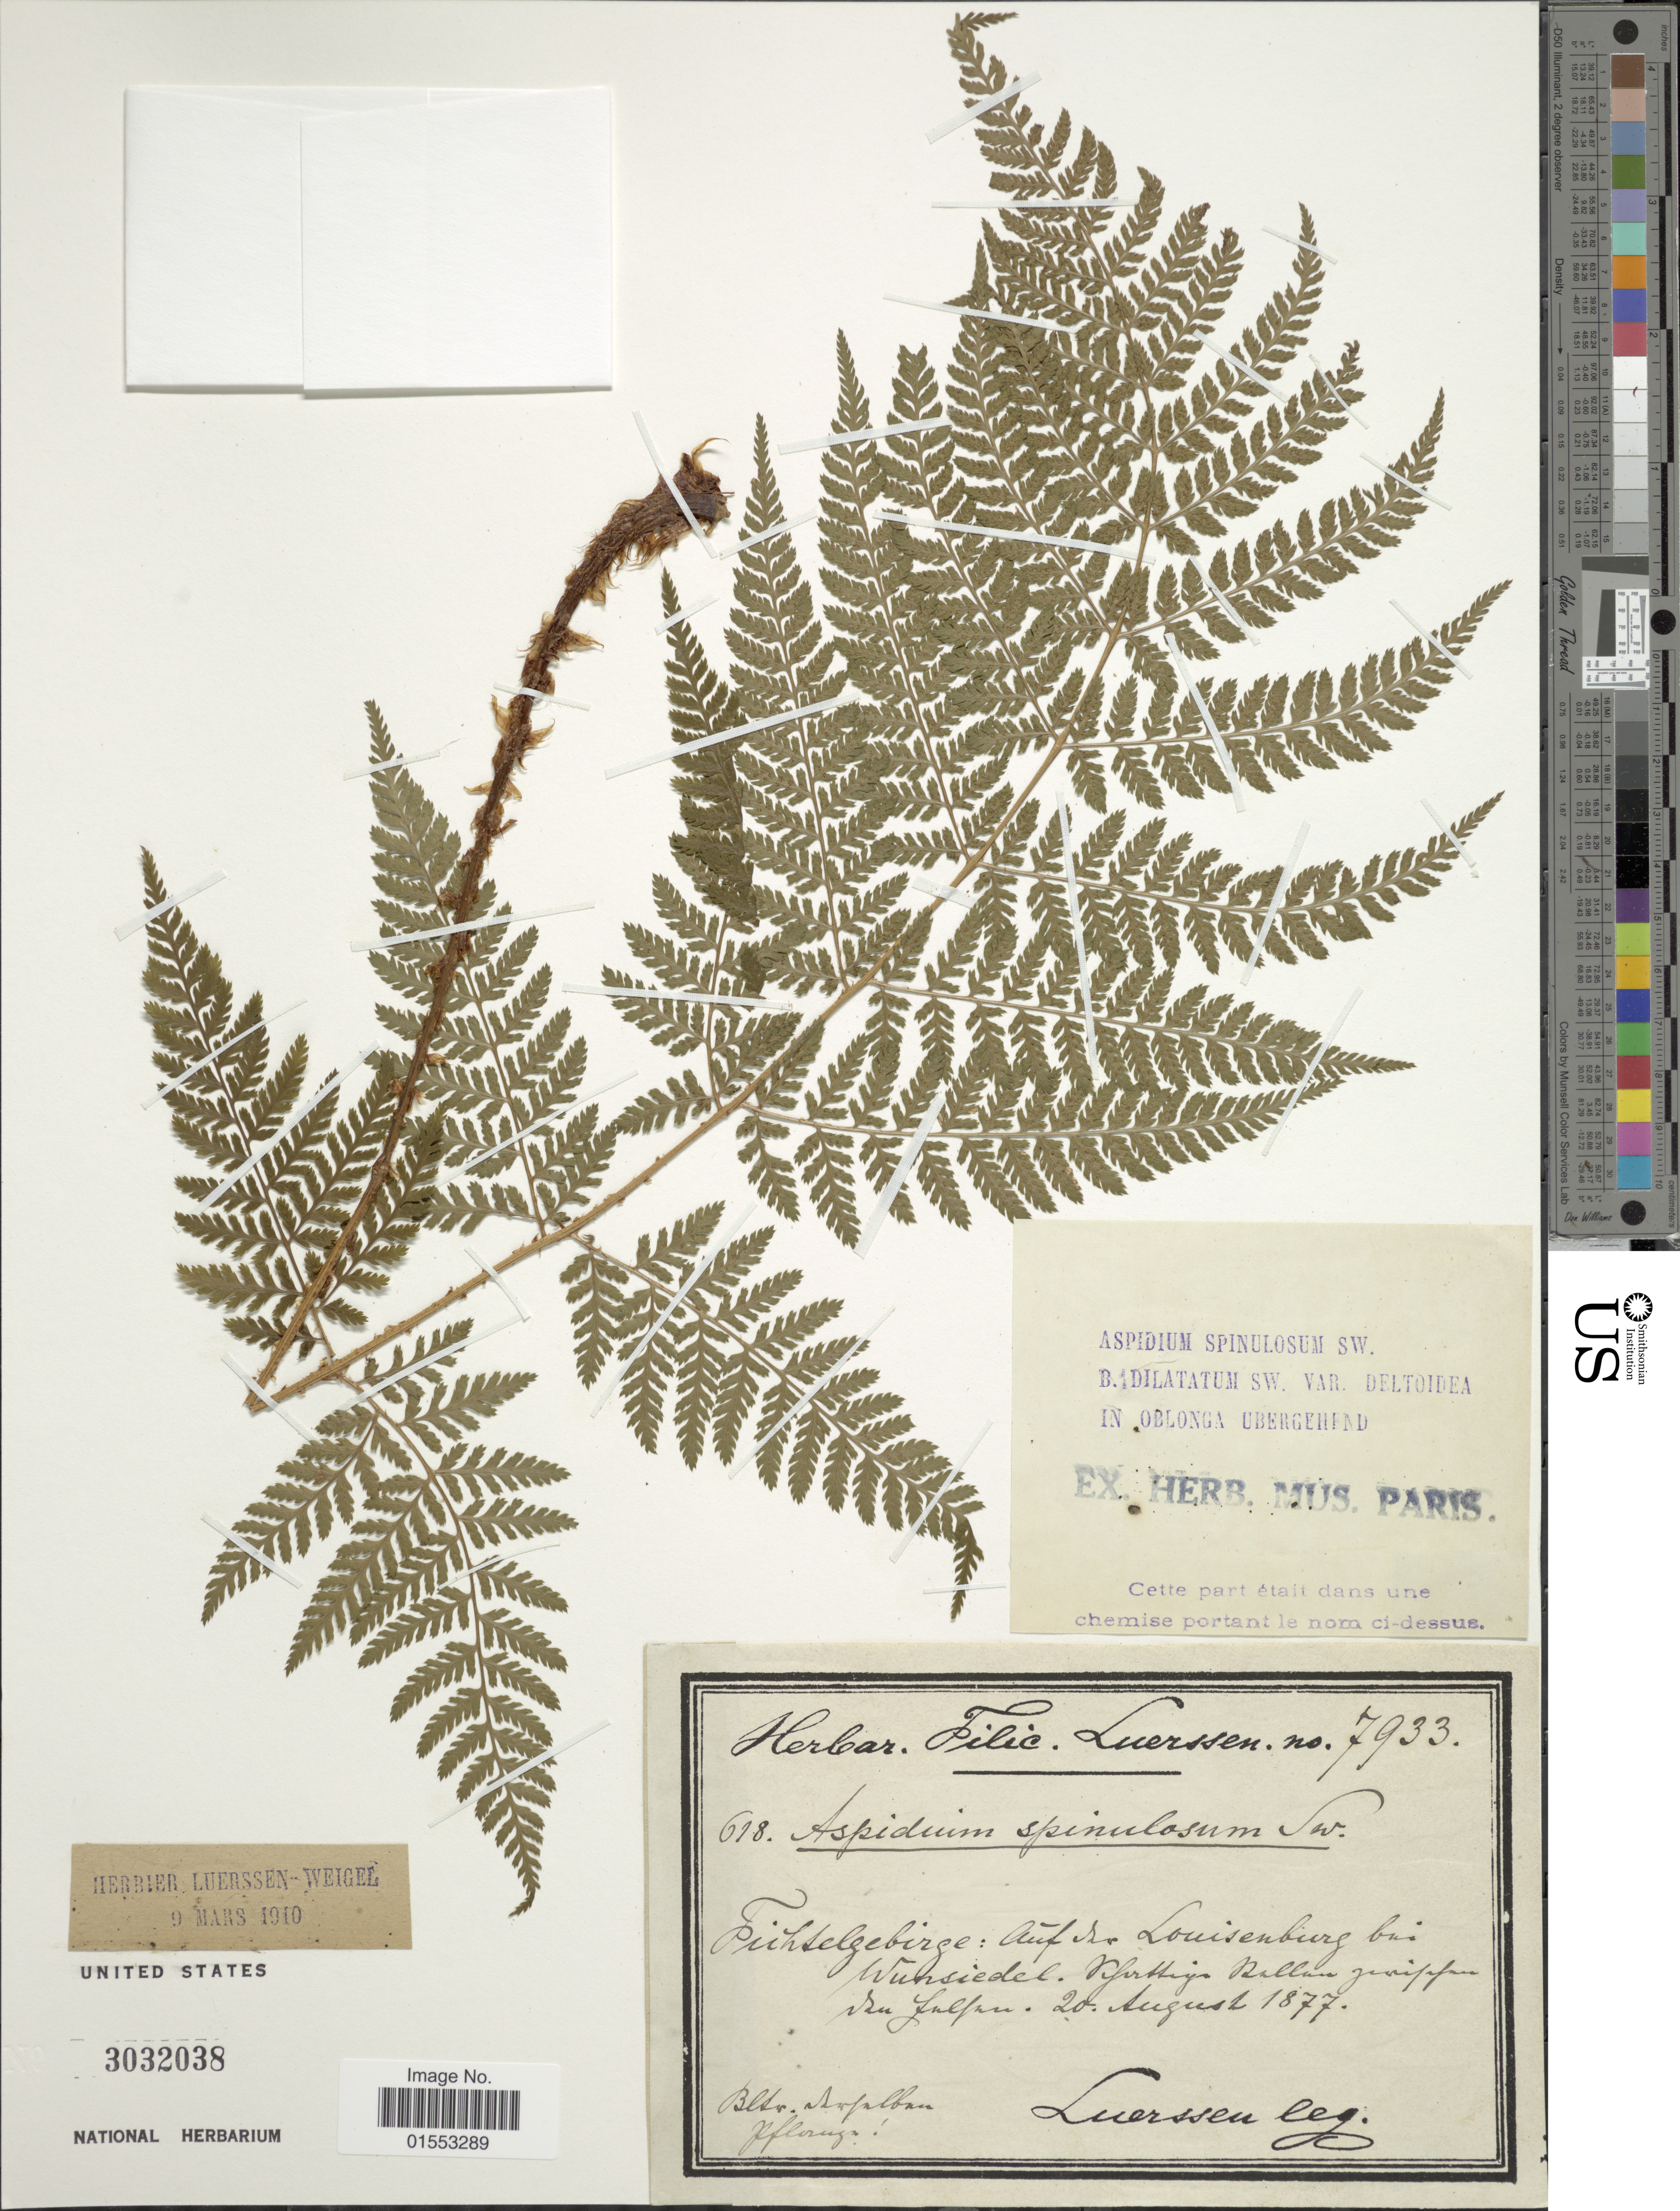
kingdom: Plantae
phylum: Tracheophyta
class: Polypodiopsida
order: Polypodiales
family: Dryopteridaceae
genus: Dryopteris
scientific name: Dryopteris dilatata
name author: (Hoffm.) A. Gray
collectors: Luerssen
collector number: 618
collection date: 1877-08-20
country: Germany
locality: Fuchlegebirge: Auf dem Louisenberg bei Wuhlensiedel Kligen billen [interpreted]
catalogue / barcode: US 3032038